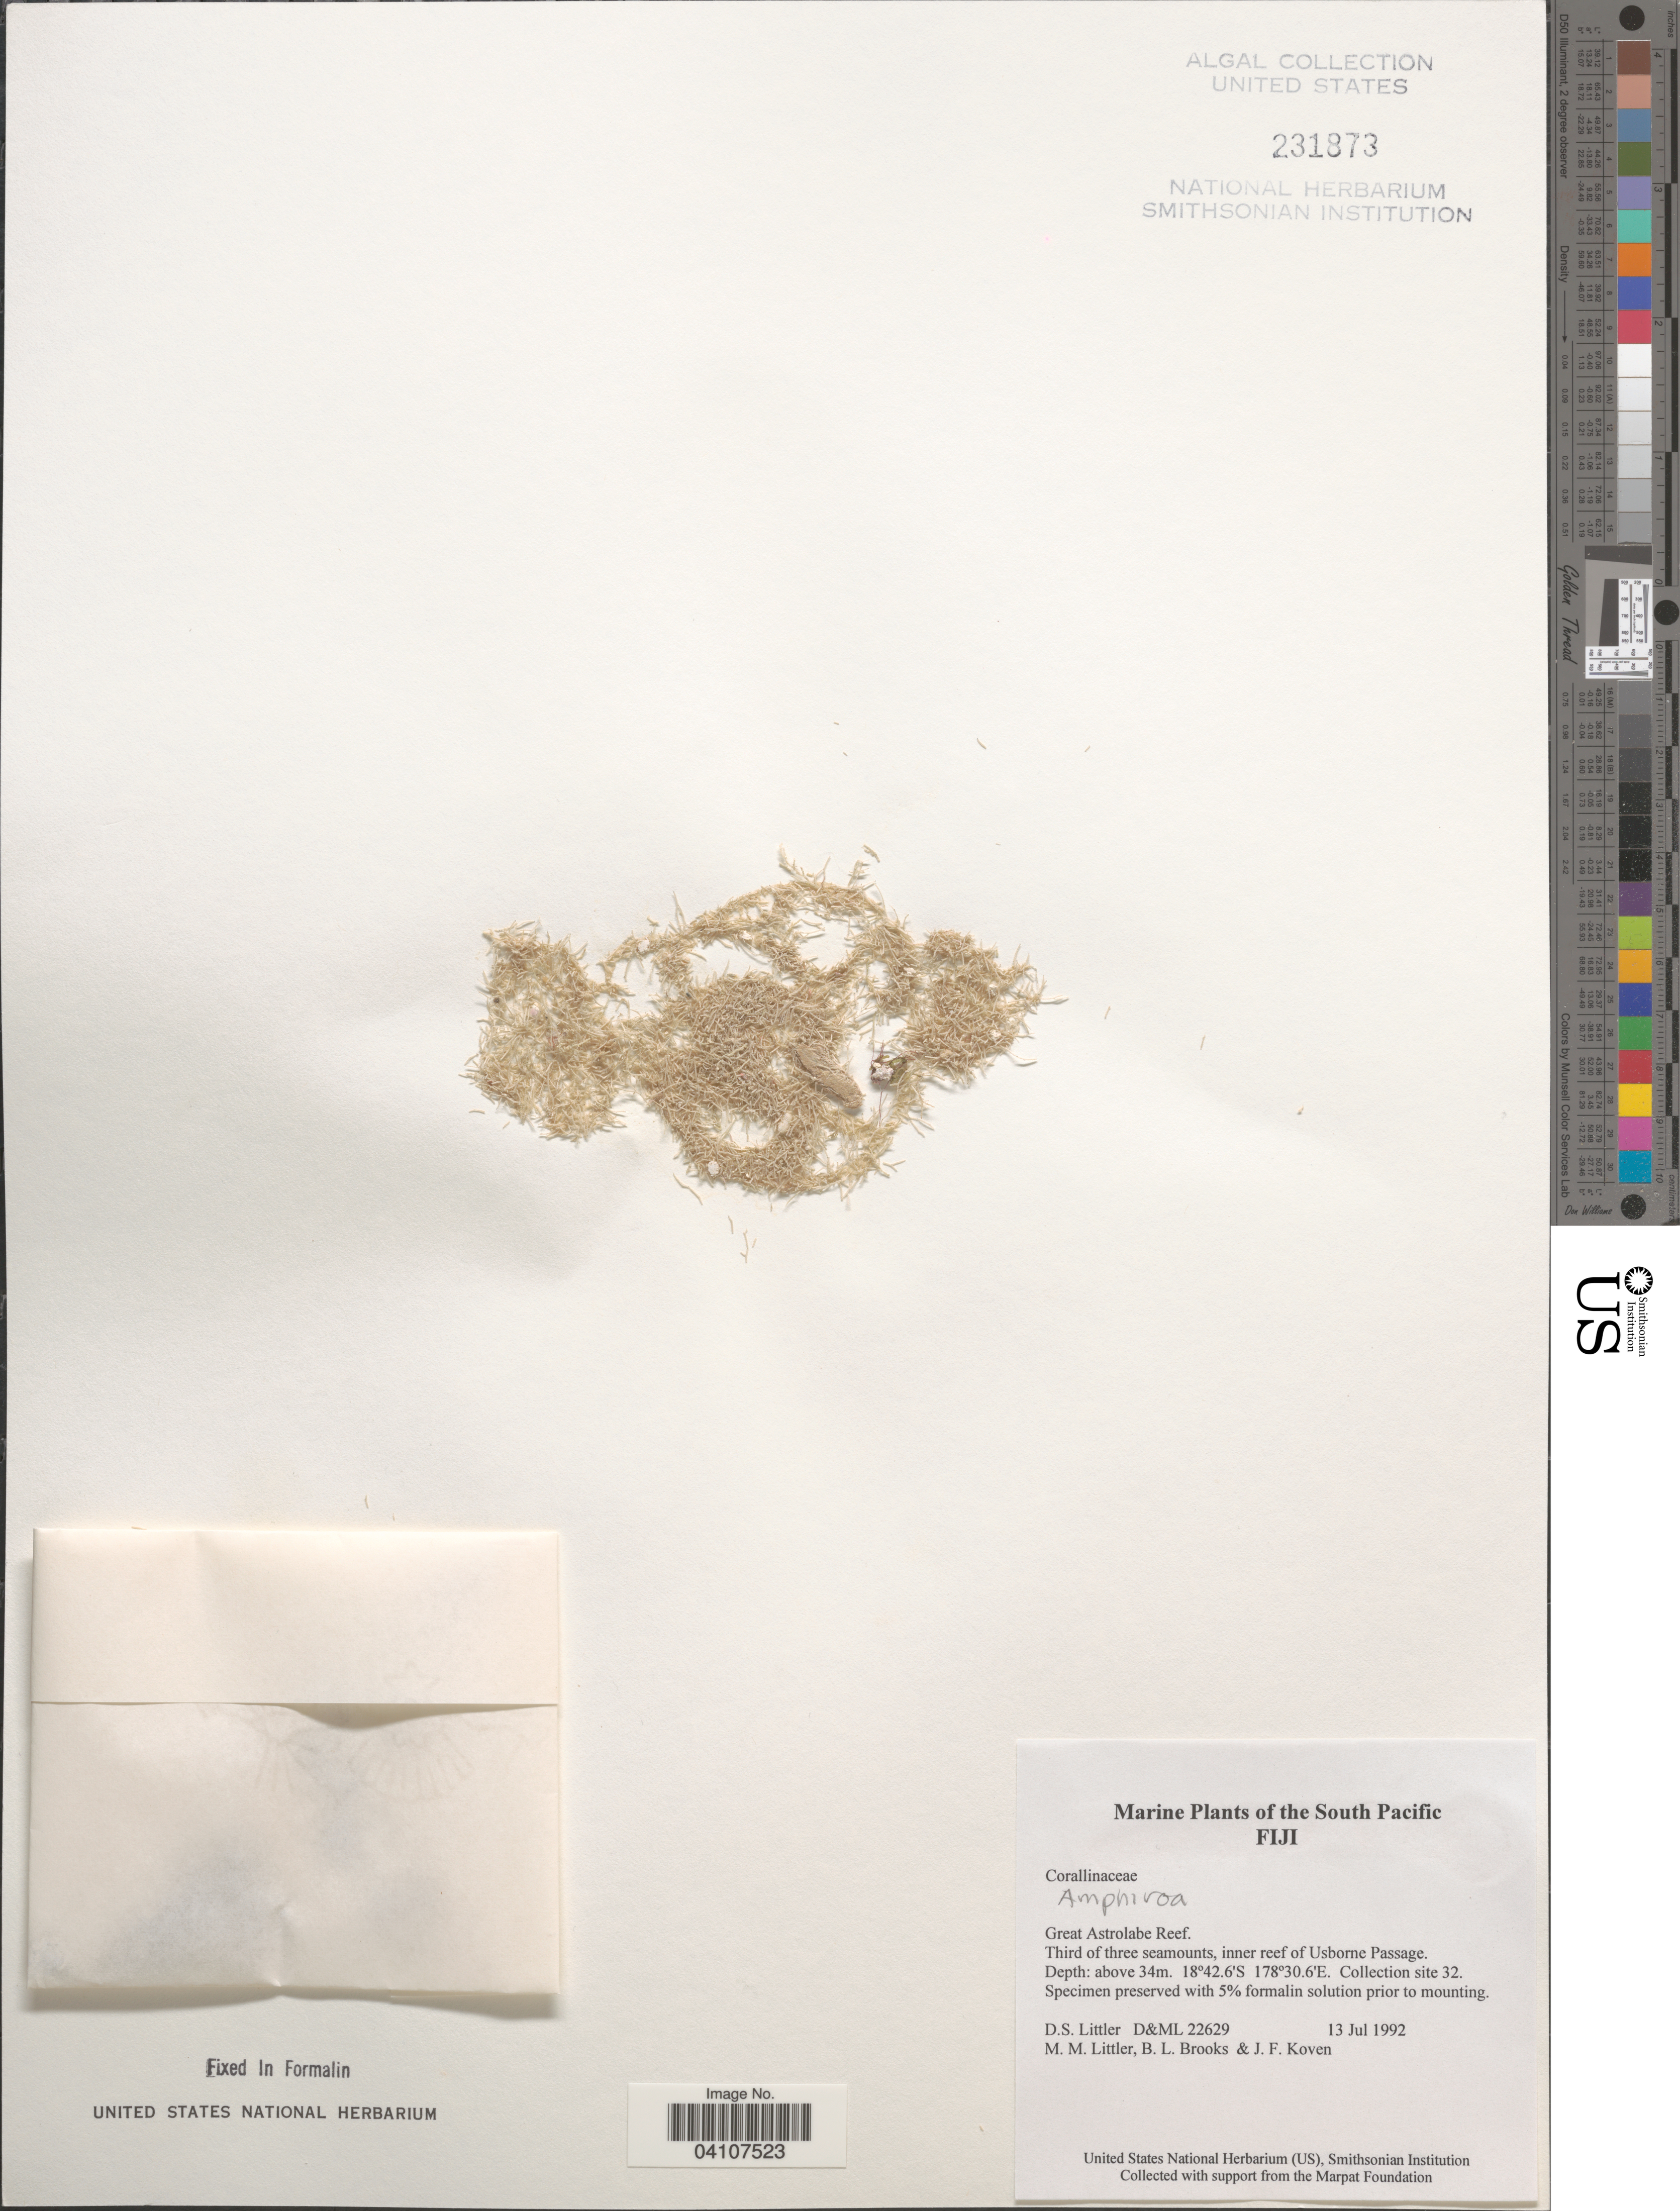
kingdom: Plantae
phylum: Rhodophyta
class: Florideophyceae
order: Corallinales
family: Lithophyllaceae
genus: Amphiroa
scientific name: Amphiroa sp.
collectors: D. S. Littler, B. Brooks & J. Koven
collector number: D&ML22629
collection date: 1992-07-13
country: Fiji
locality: South Pacific. Great Astrolabe Reef. Third of three seamounts, inner reef of Usborne Passage. Collection site 32.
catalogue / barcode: US 231873